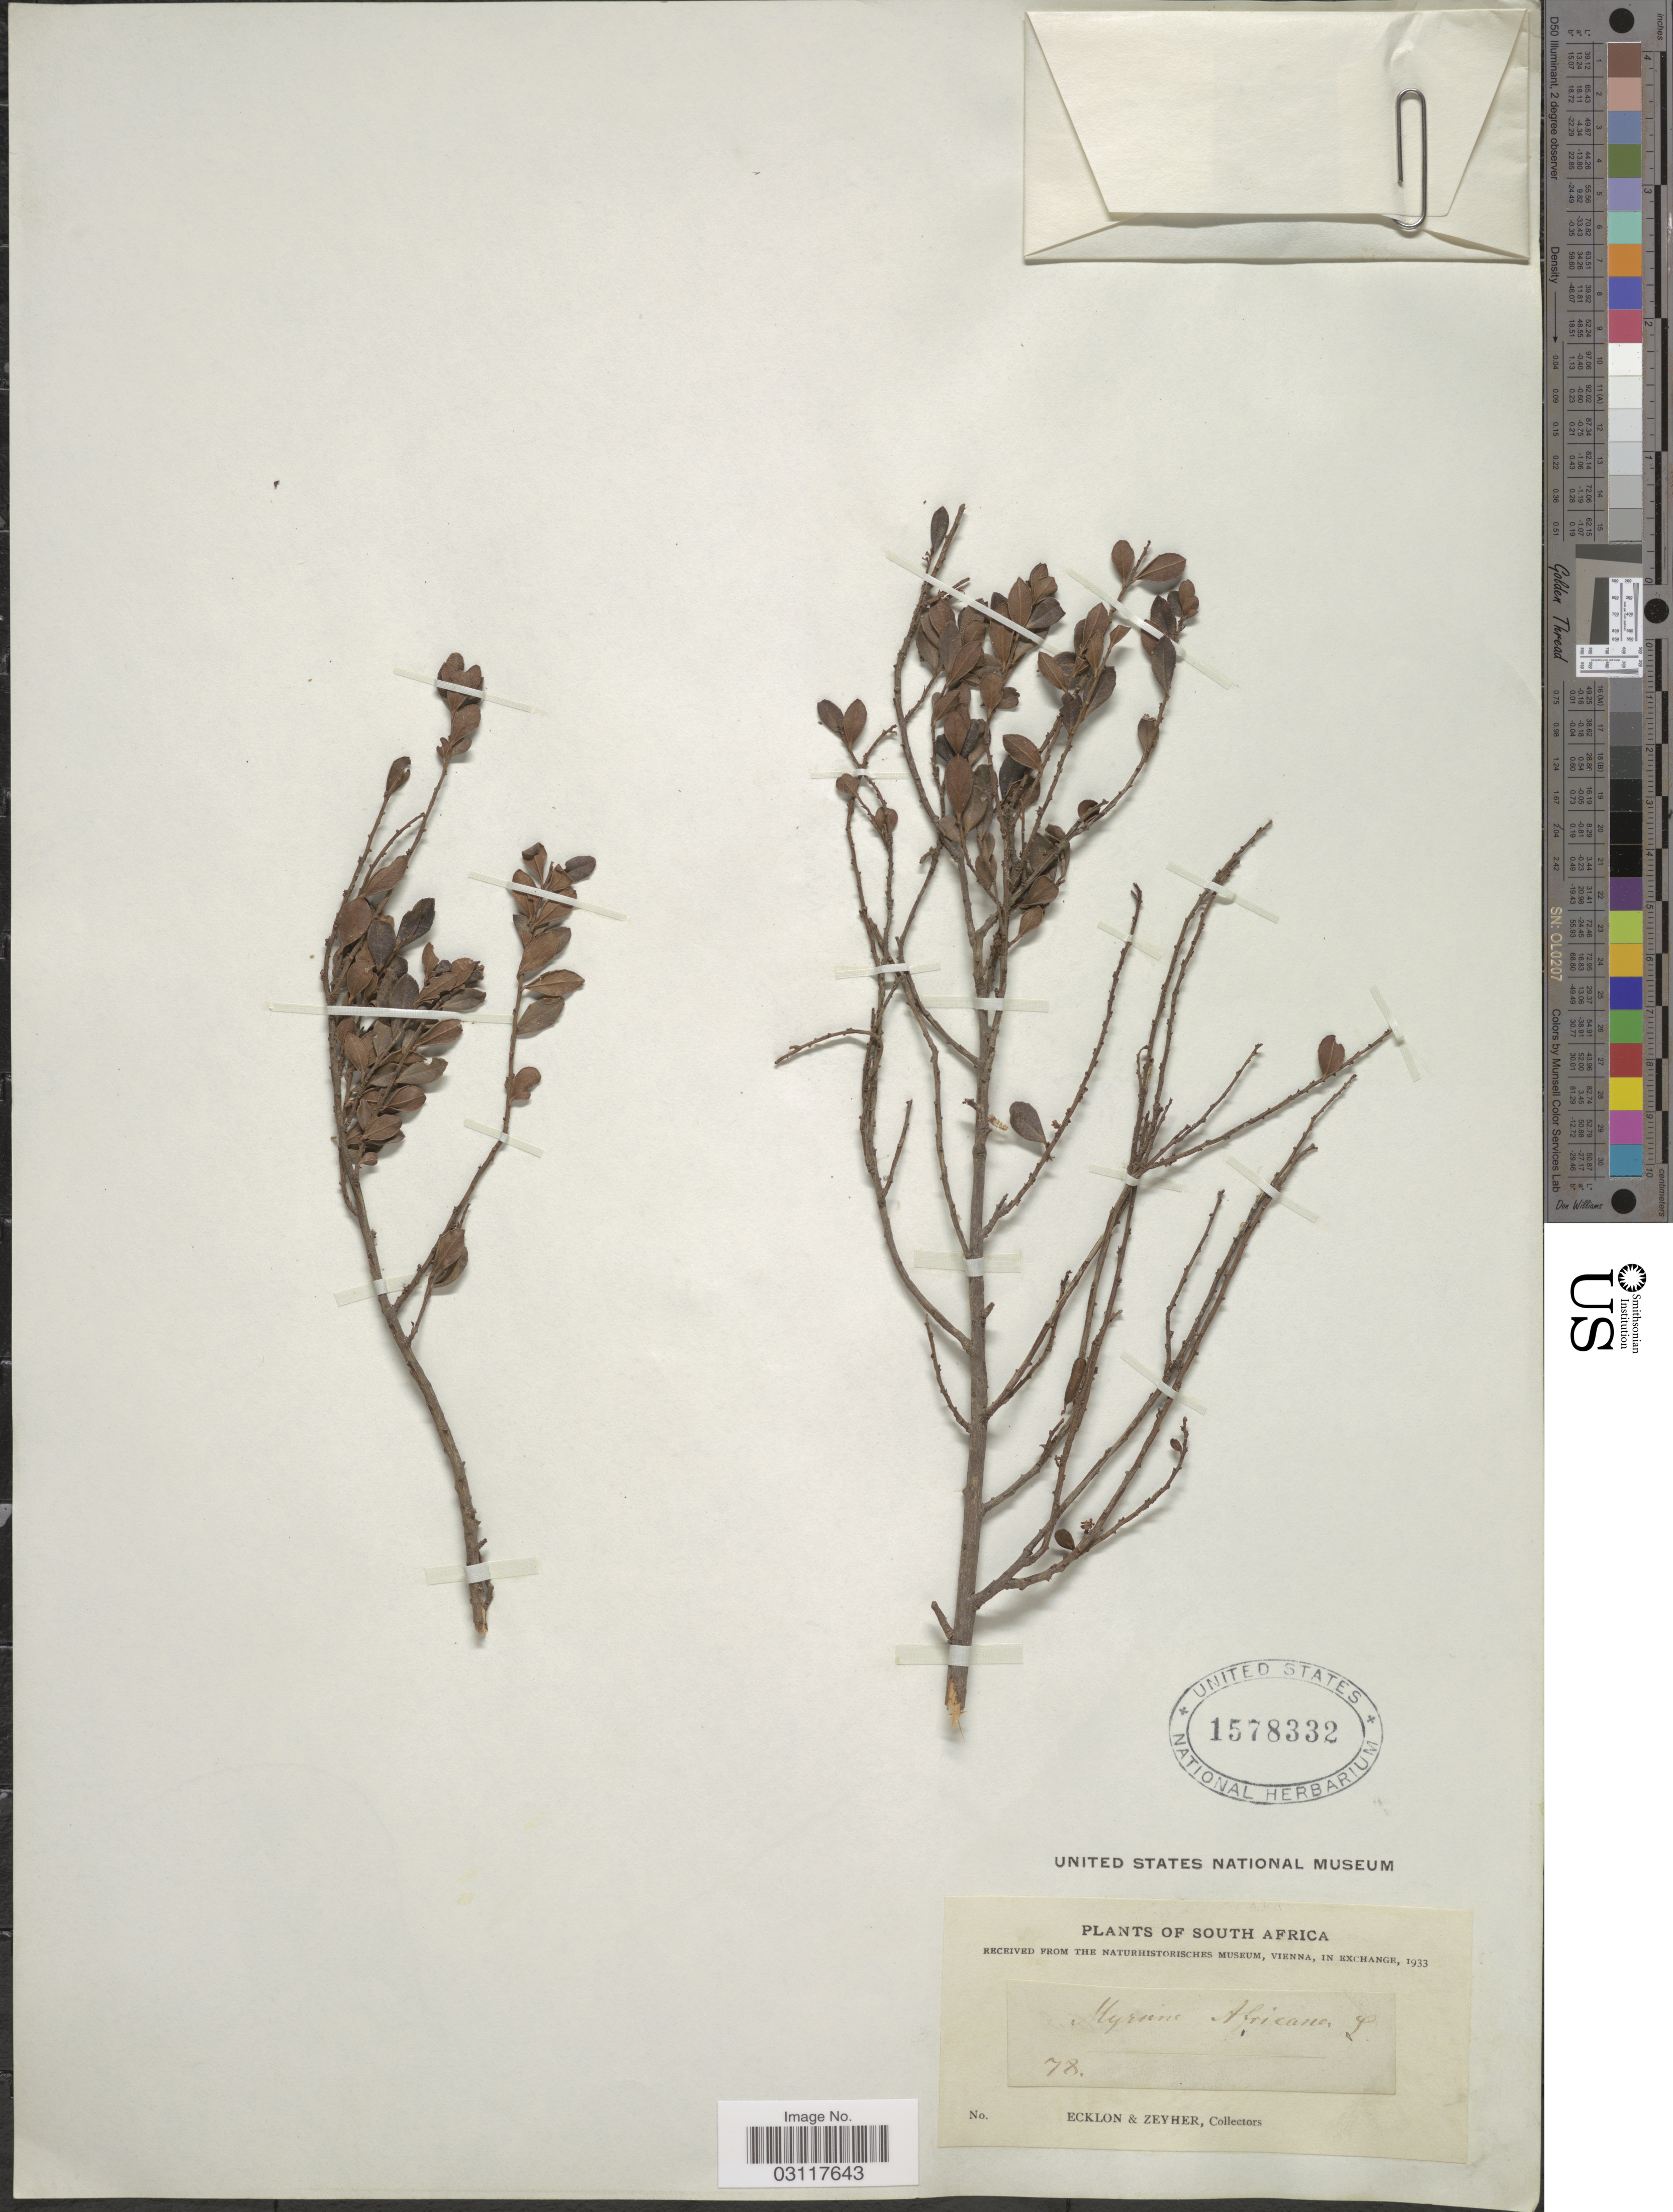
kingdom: Plantae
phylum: Tracheophyta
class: Magnoliopsida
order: Ericales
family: Primulaceae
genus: Myrsine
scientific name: Myrsine africana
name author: L.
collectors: -. Ecklon & -. Zeyher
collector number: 78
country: South Africa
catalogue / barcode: US 1578332